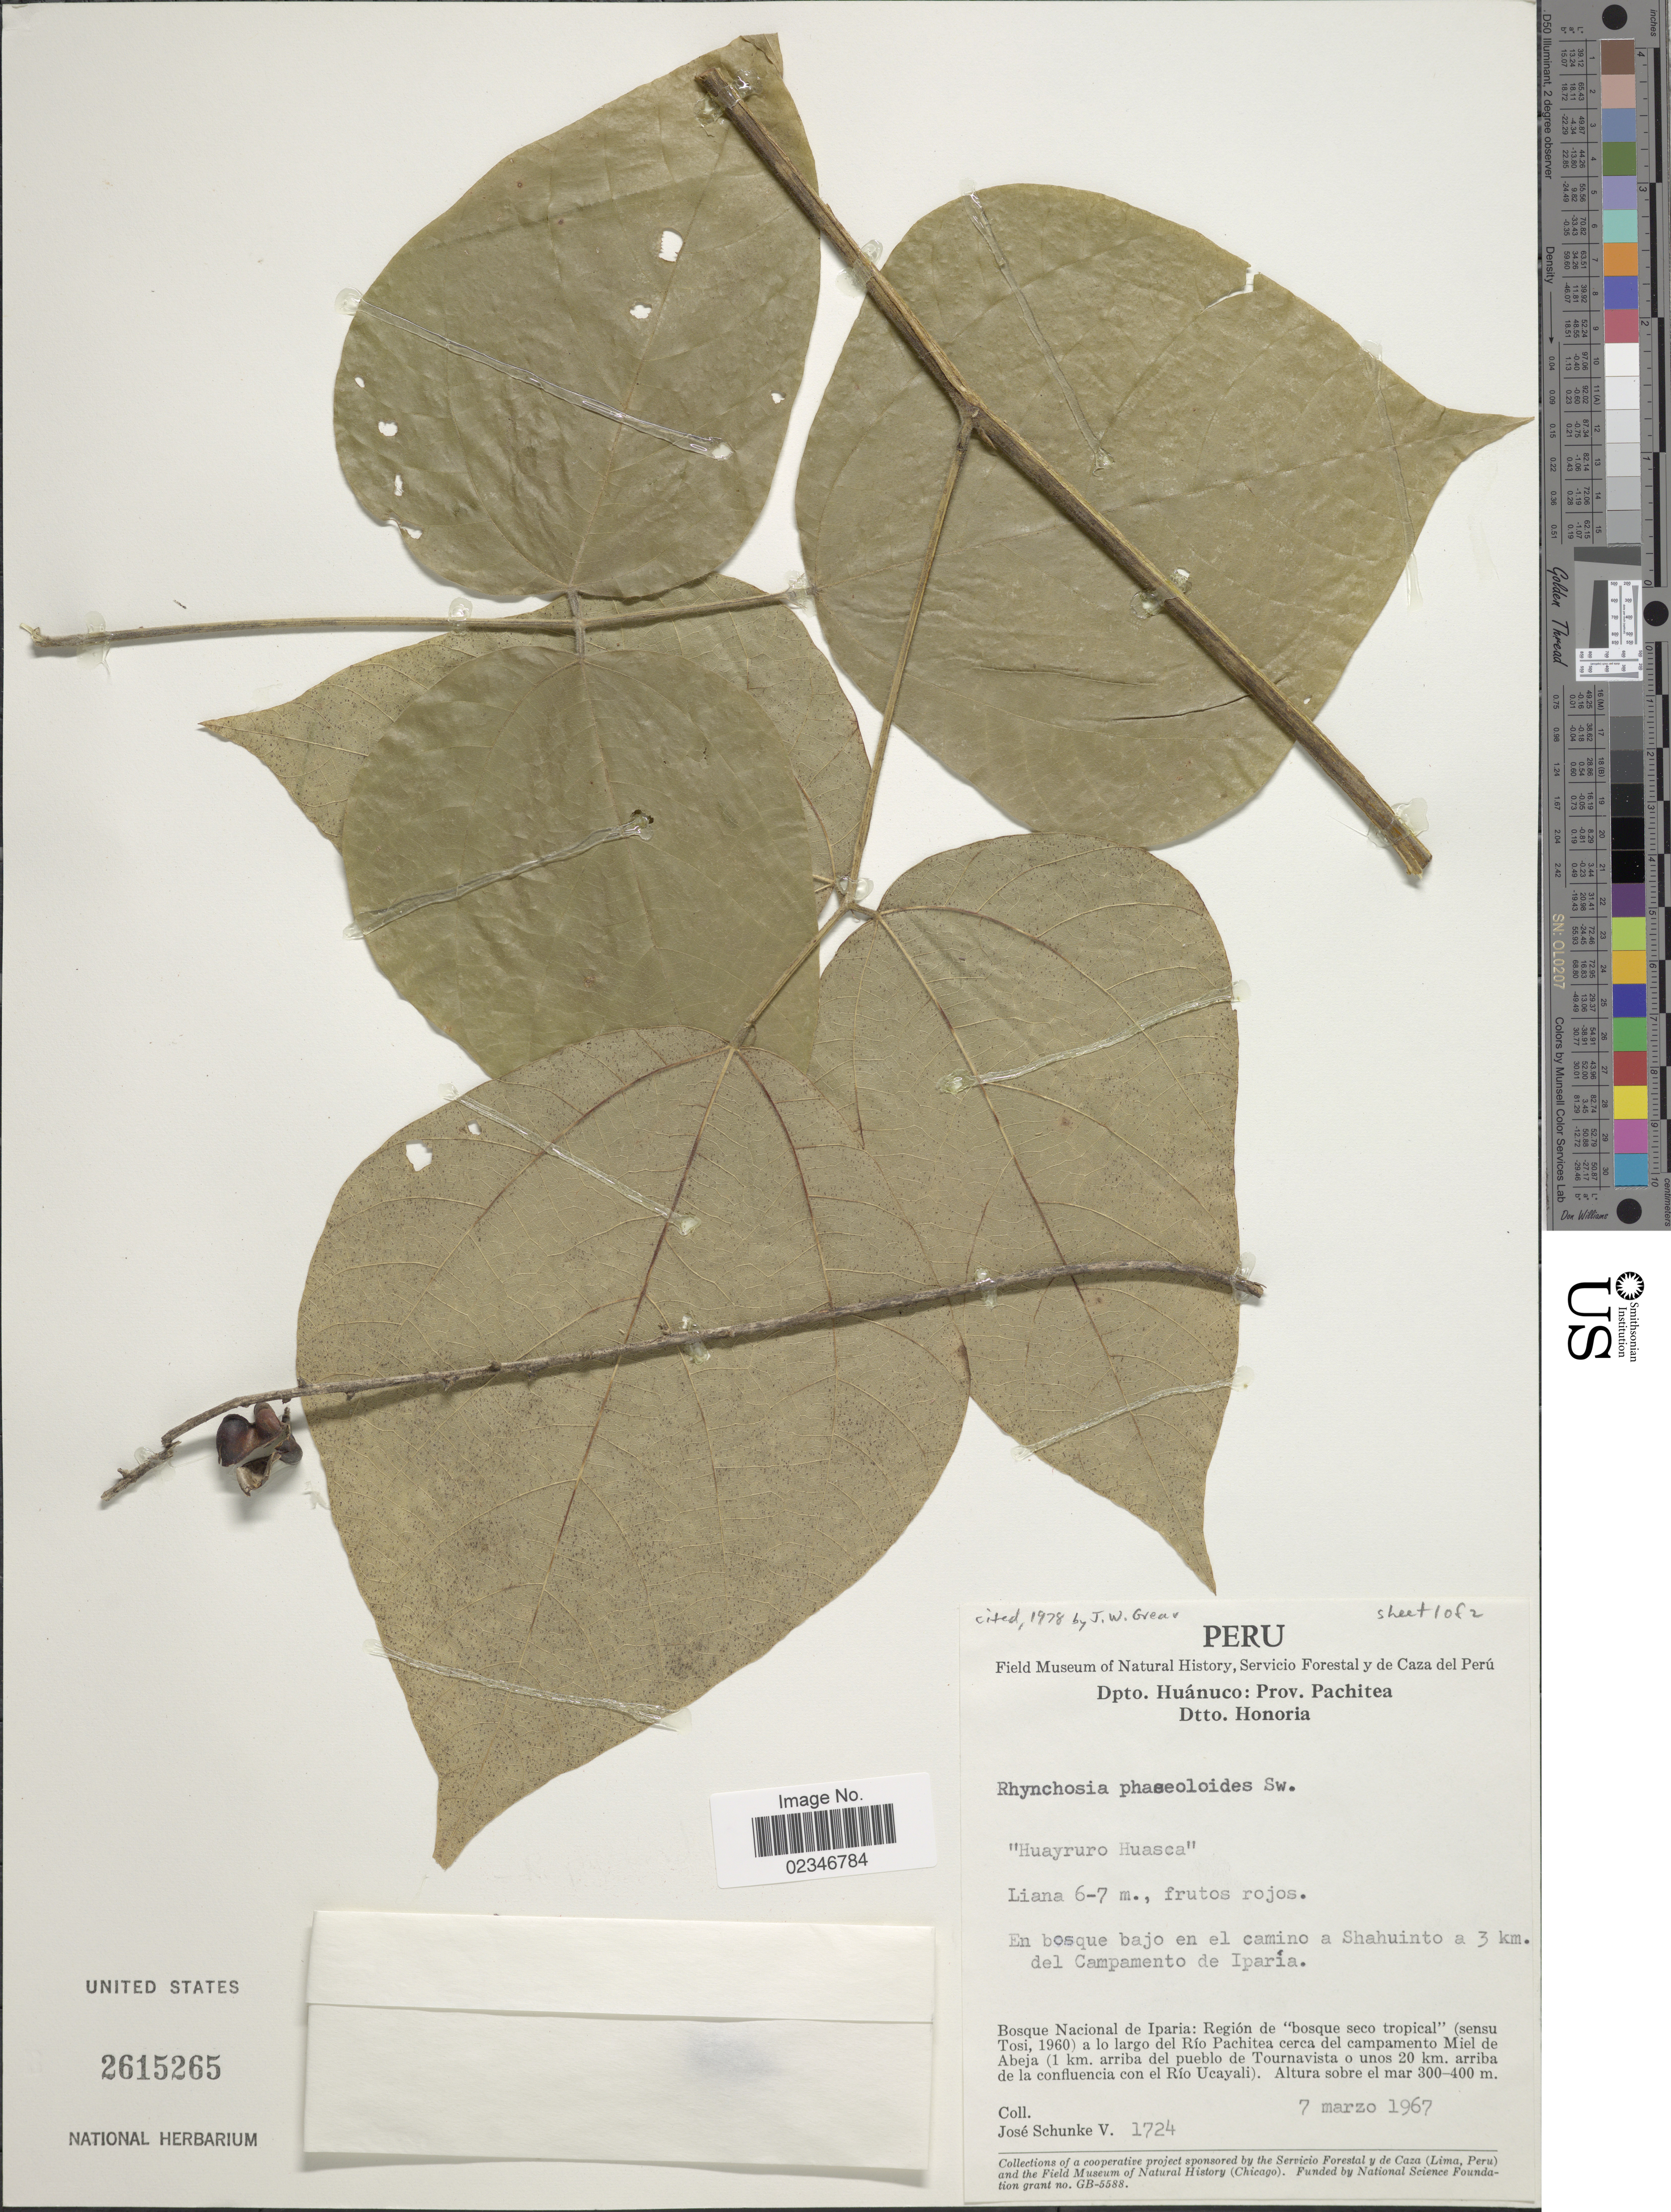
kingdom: Plantae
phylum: Tracheophyta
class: Magnoliopsida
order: Fabales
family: Fabaceae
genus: Rhynchosia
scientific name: Rhynchosia melanocarpa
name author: Grear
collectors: J. Schunke Vigo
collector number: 1724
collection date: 1967-03-07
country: Peru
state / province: Huánuco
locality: Dpto. Huanuco: Prov. Pachitea, Dtto. Honoria, Bosque Nacional de Iparia: Region de bosque seco tropical (sensu Tosi 1960) a lo largo del Rio Pachitea cerca del campamento Miel de Abeja (1 km. arriba del pueblo de Tournavista o unos 20 km arriba de la confluencia con el Rio Ucayali) En bosque bajo en el camino a Shahuinto a 3 km del Campamento de Iparia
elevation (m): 300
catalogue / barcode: US 2615265